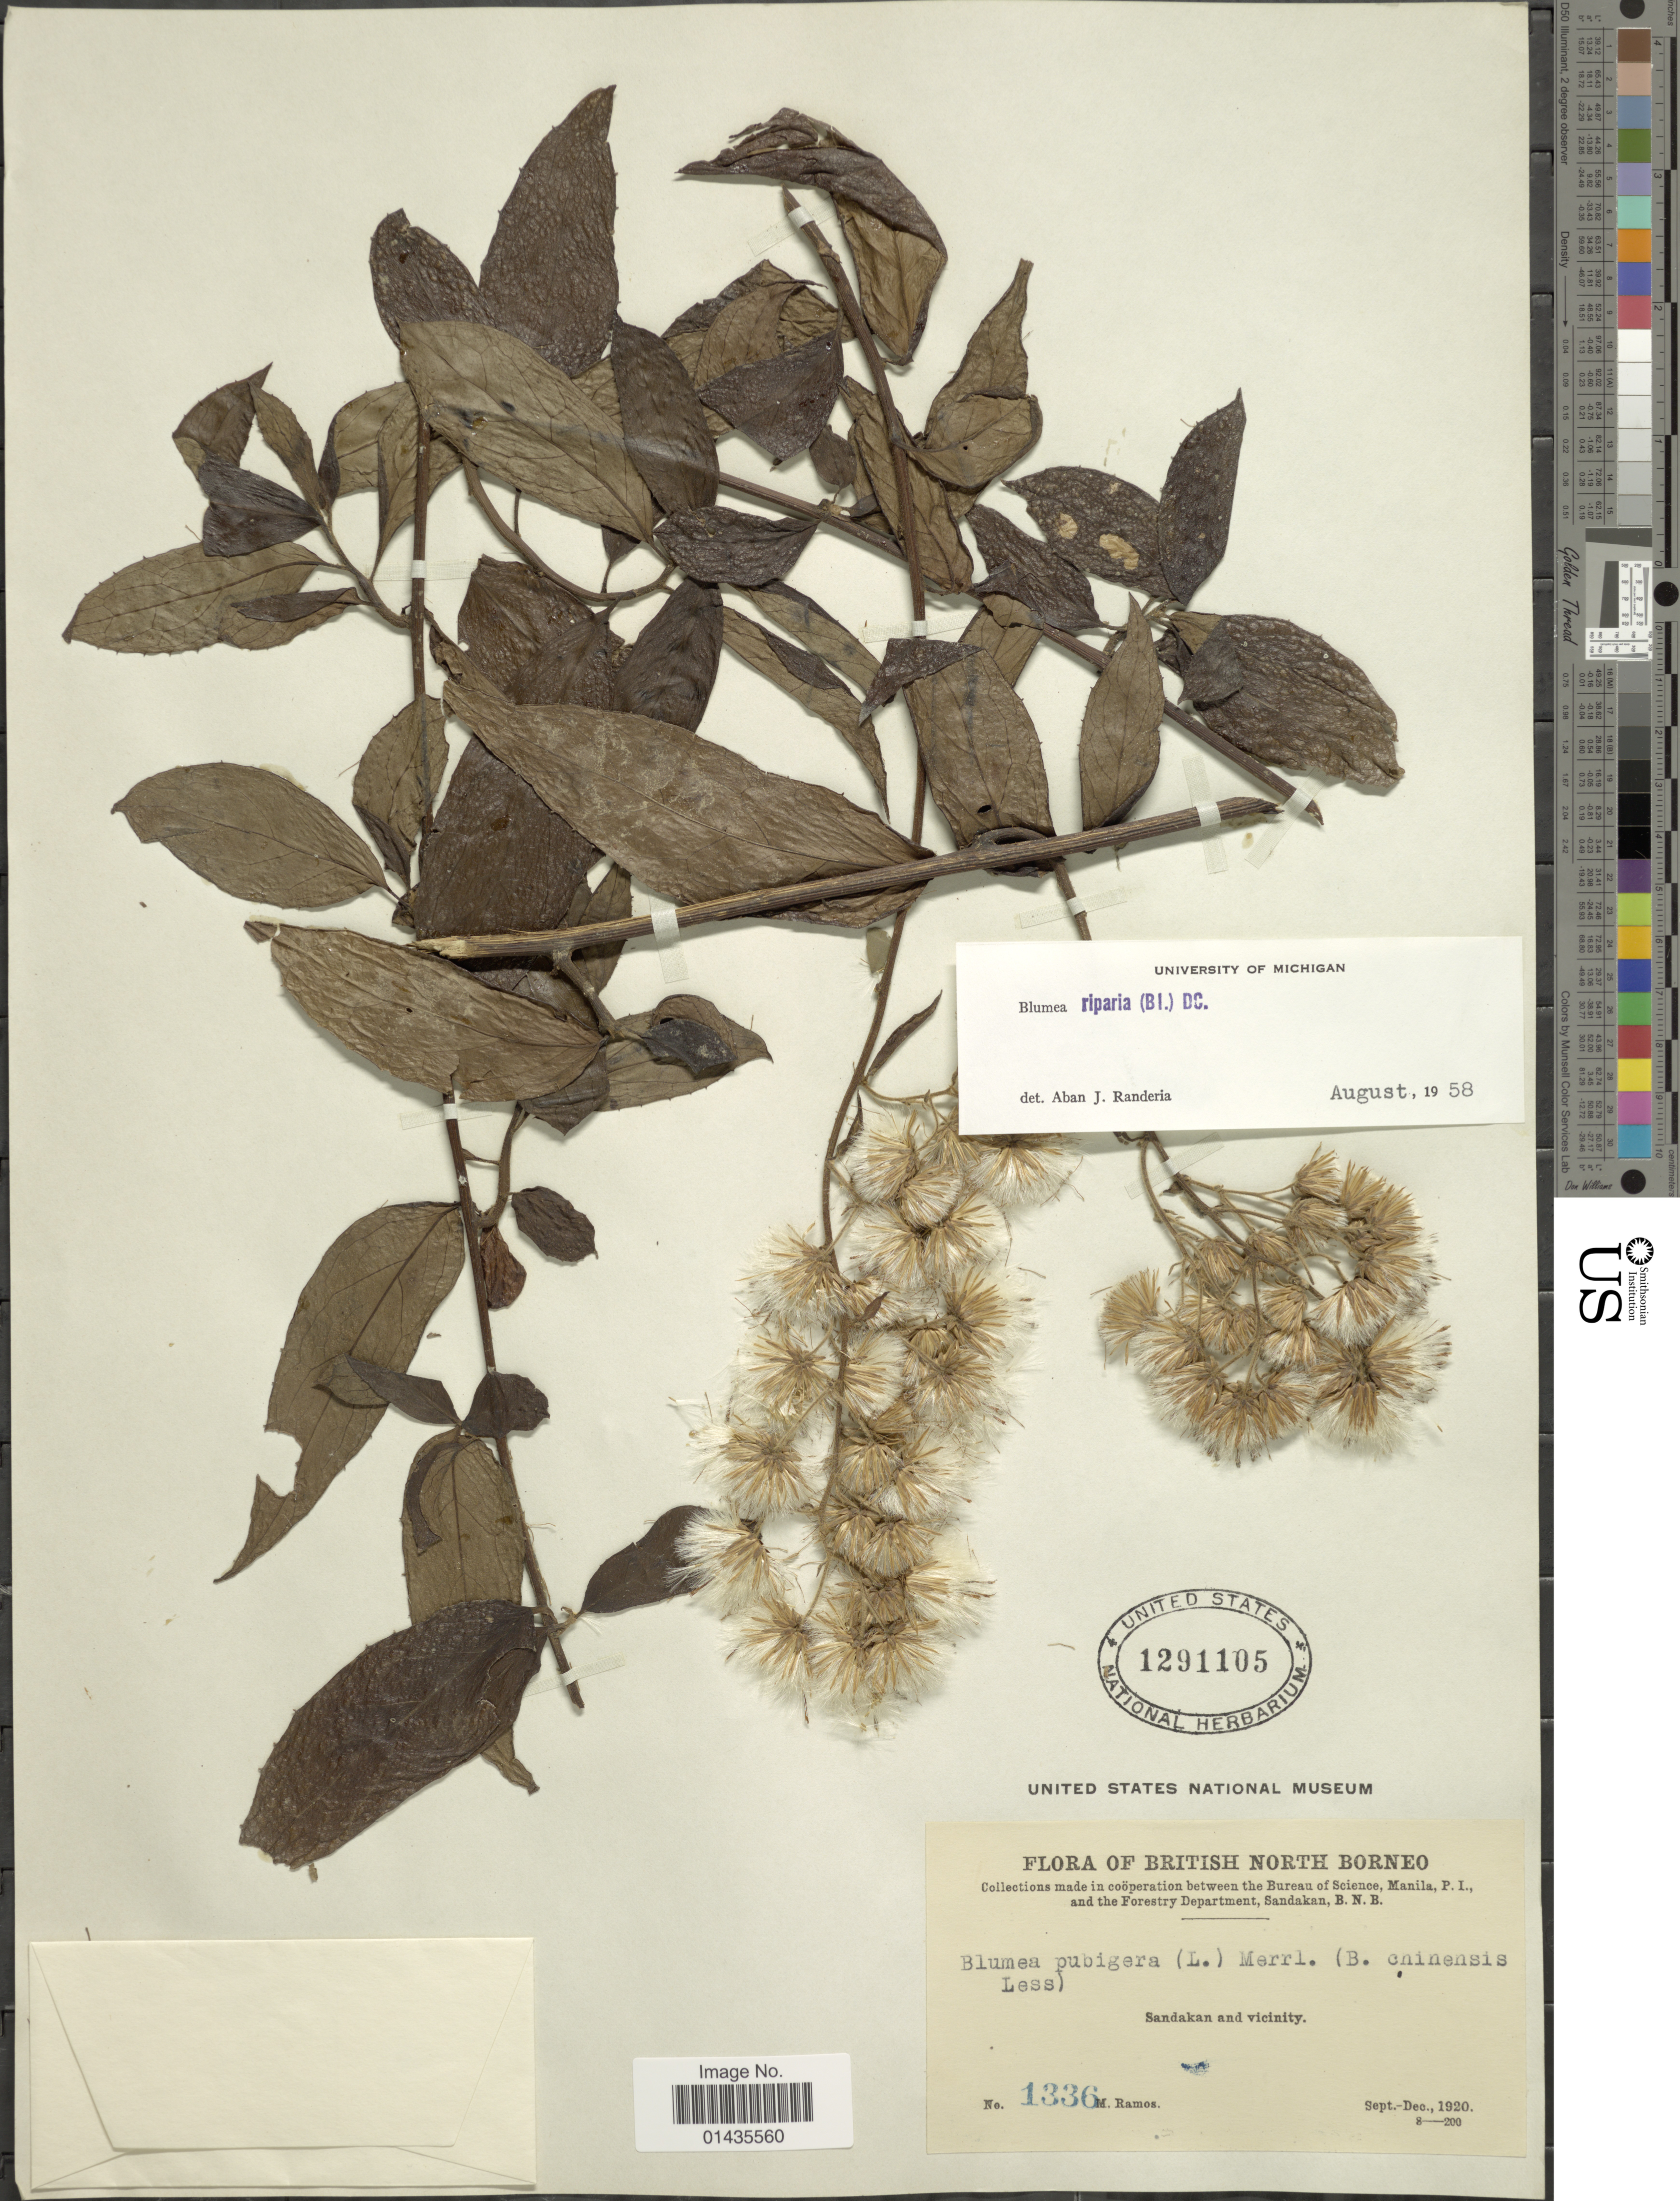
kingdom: Plantae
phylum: Tracheophyta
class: Magnoliopsida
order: Asterales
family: Asteraceae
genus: Blumea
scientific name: Blumea riparia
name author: (Blume) DC.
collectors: M. Ramos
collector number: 1336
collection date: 1920-09/1920-12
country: Malaysia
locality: British North Borneo, Sandakan and vicinity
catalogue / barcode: US 1291105